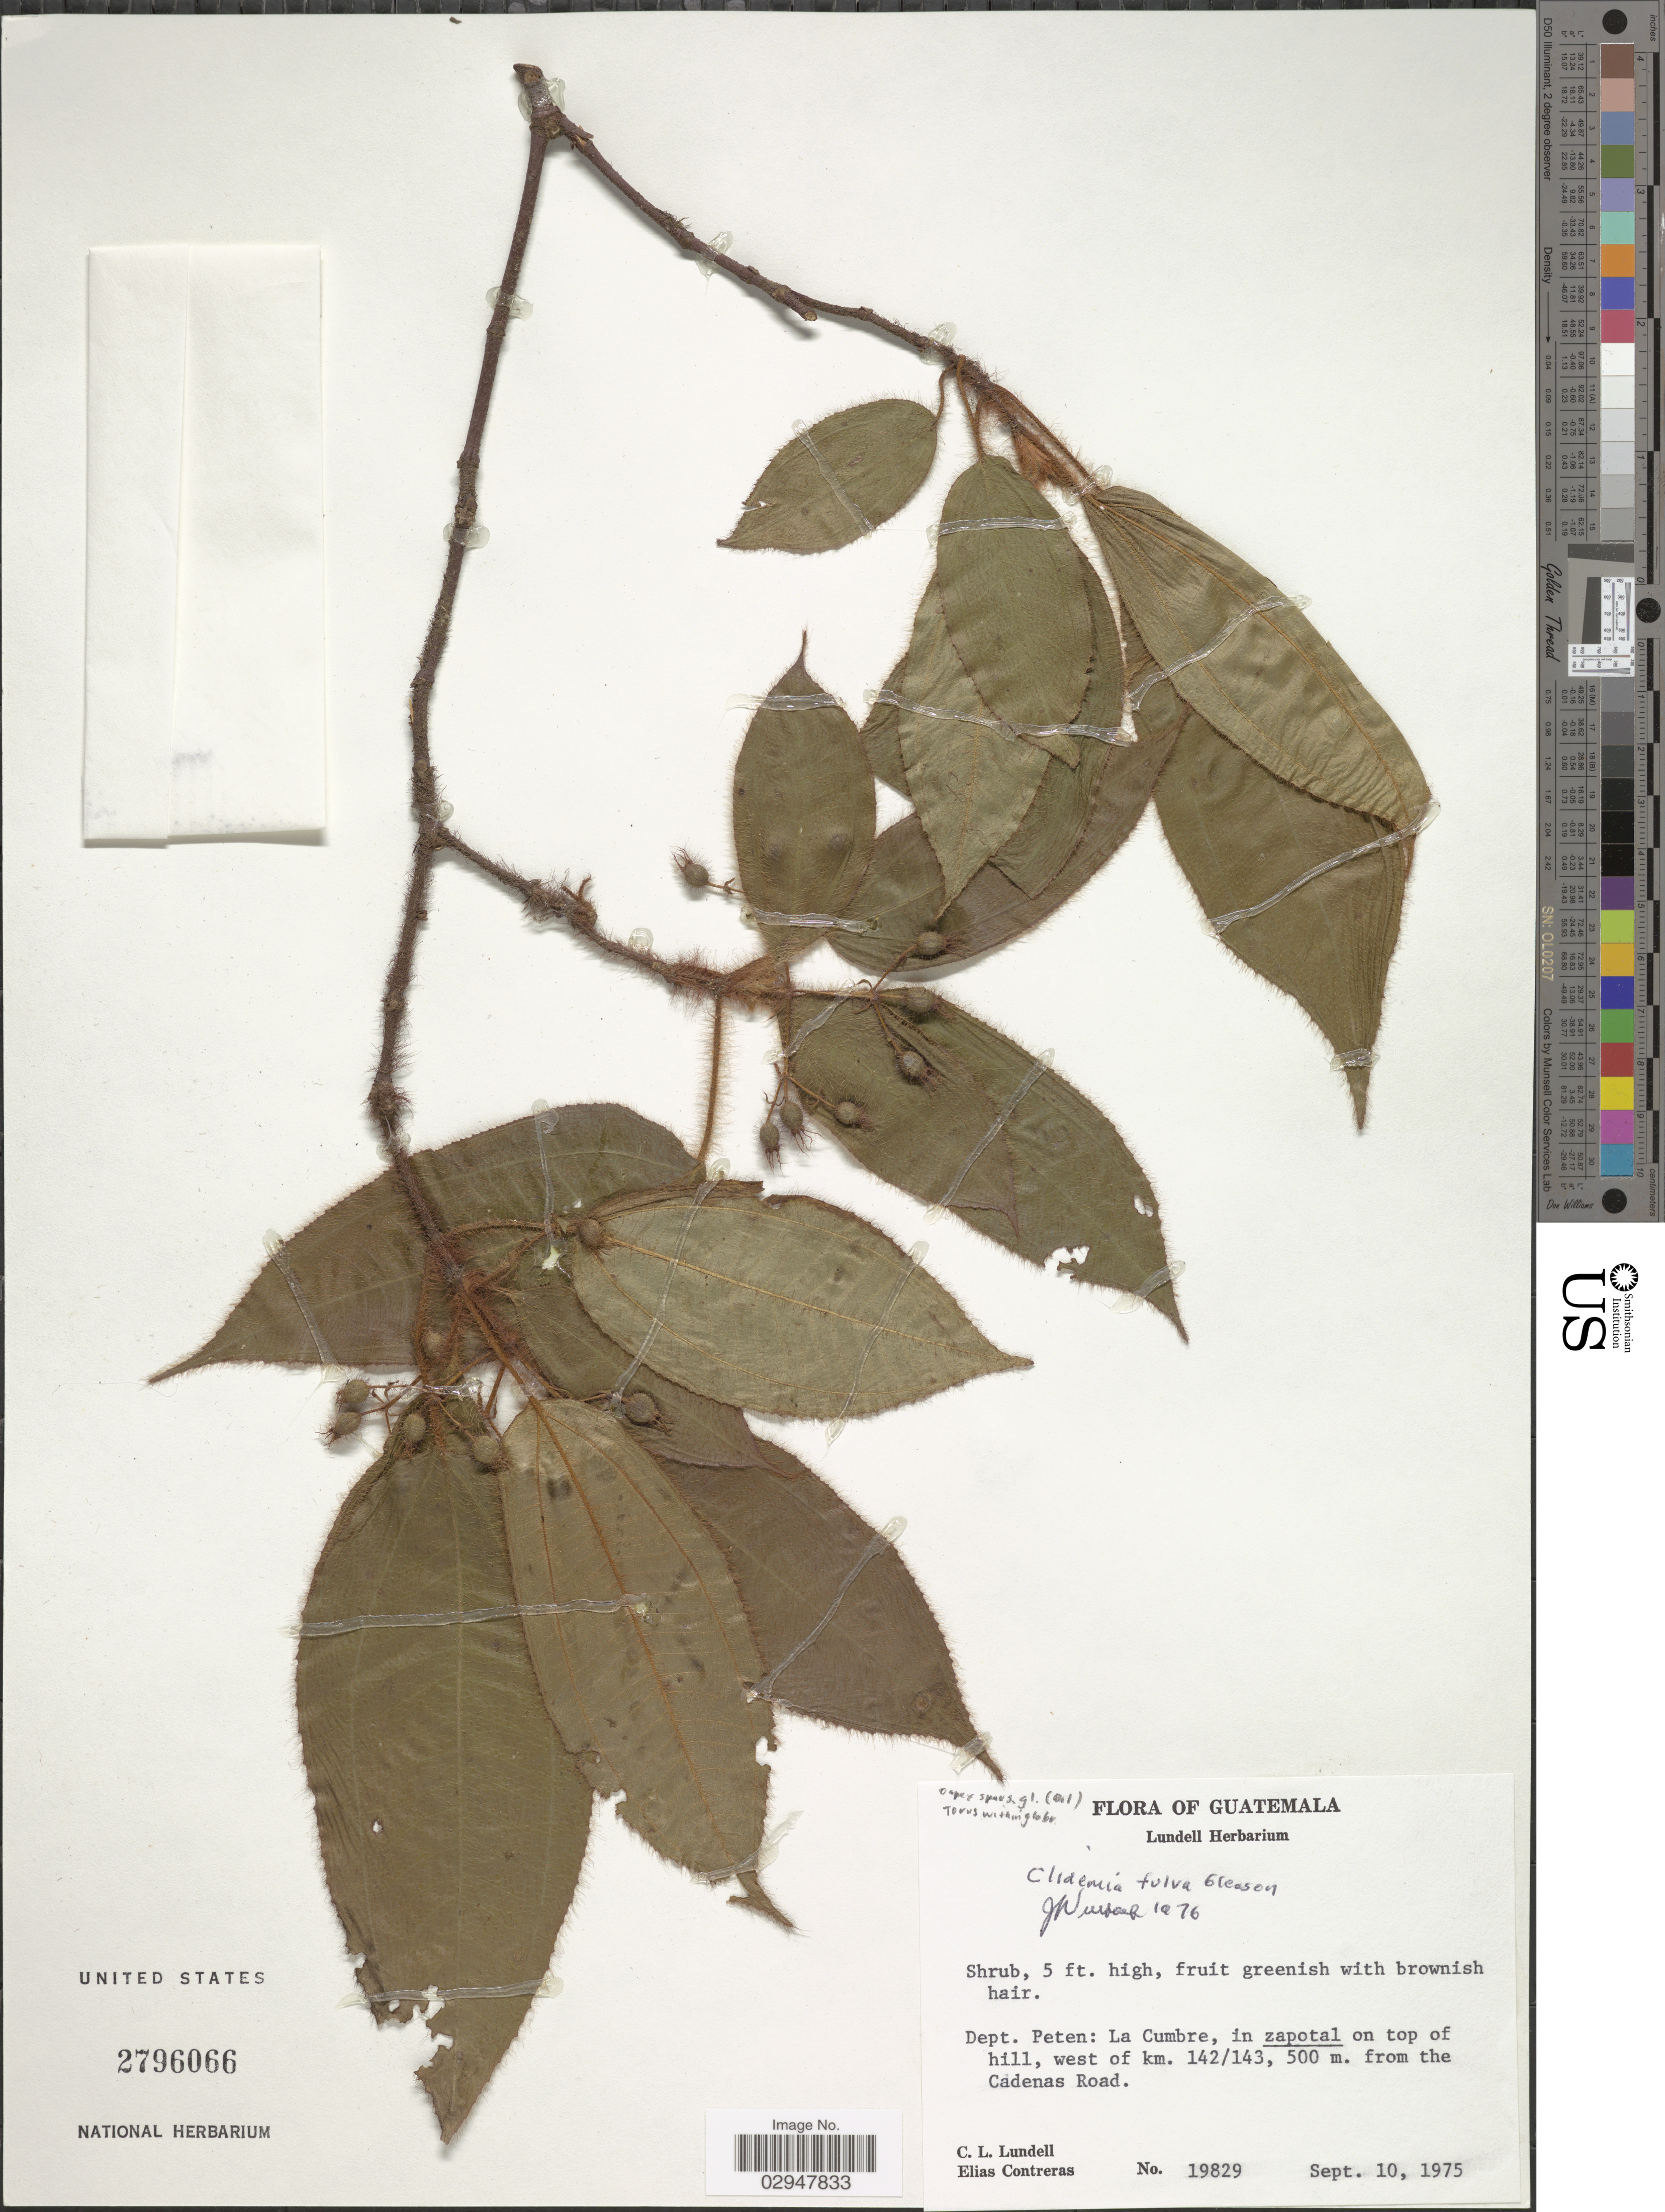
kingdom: Plantae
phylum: Tracheophyta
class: Magnoliopsida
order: Myrtales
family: Melastomataceae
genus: Clidemia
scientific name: Clidemia fulva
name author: Gleason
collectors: C. L. Lundell & E. Contreras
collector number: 19829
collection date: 1975-09-10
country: Guatemala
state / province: El Petén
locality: Dept. Peten: La Cumbre, in xapotal on top of hill, west of km. 142/143, from the Cadenas Road.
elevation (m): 500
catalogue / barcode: US 2796066